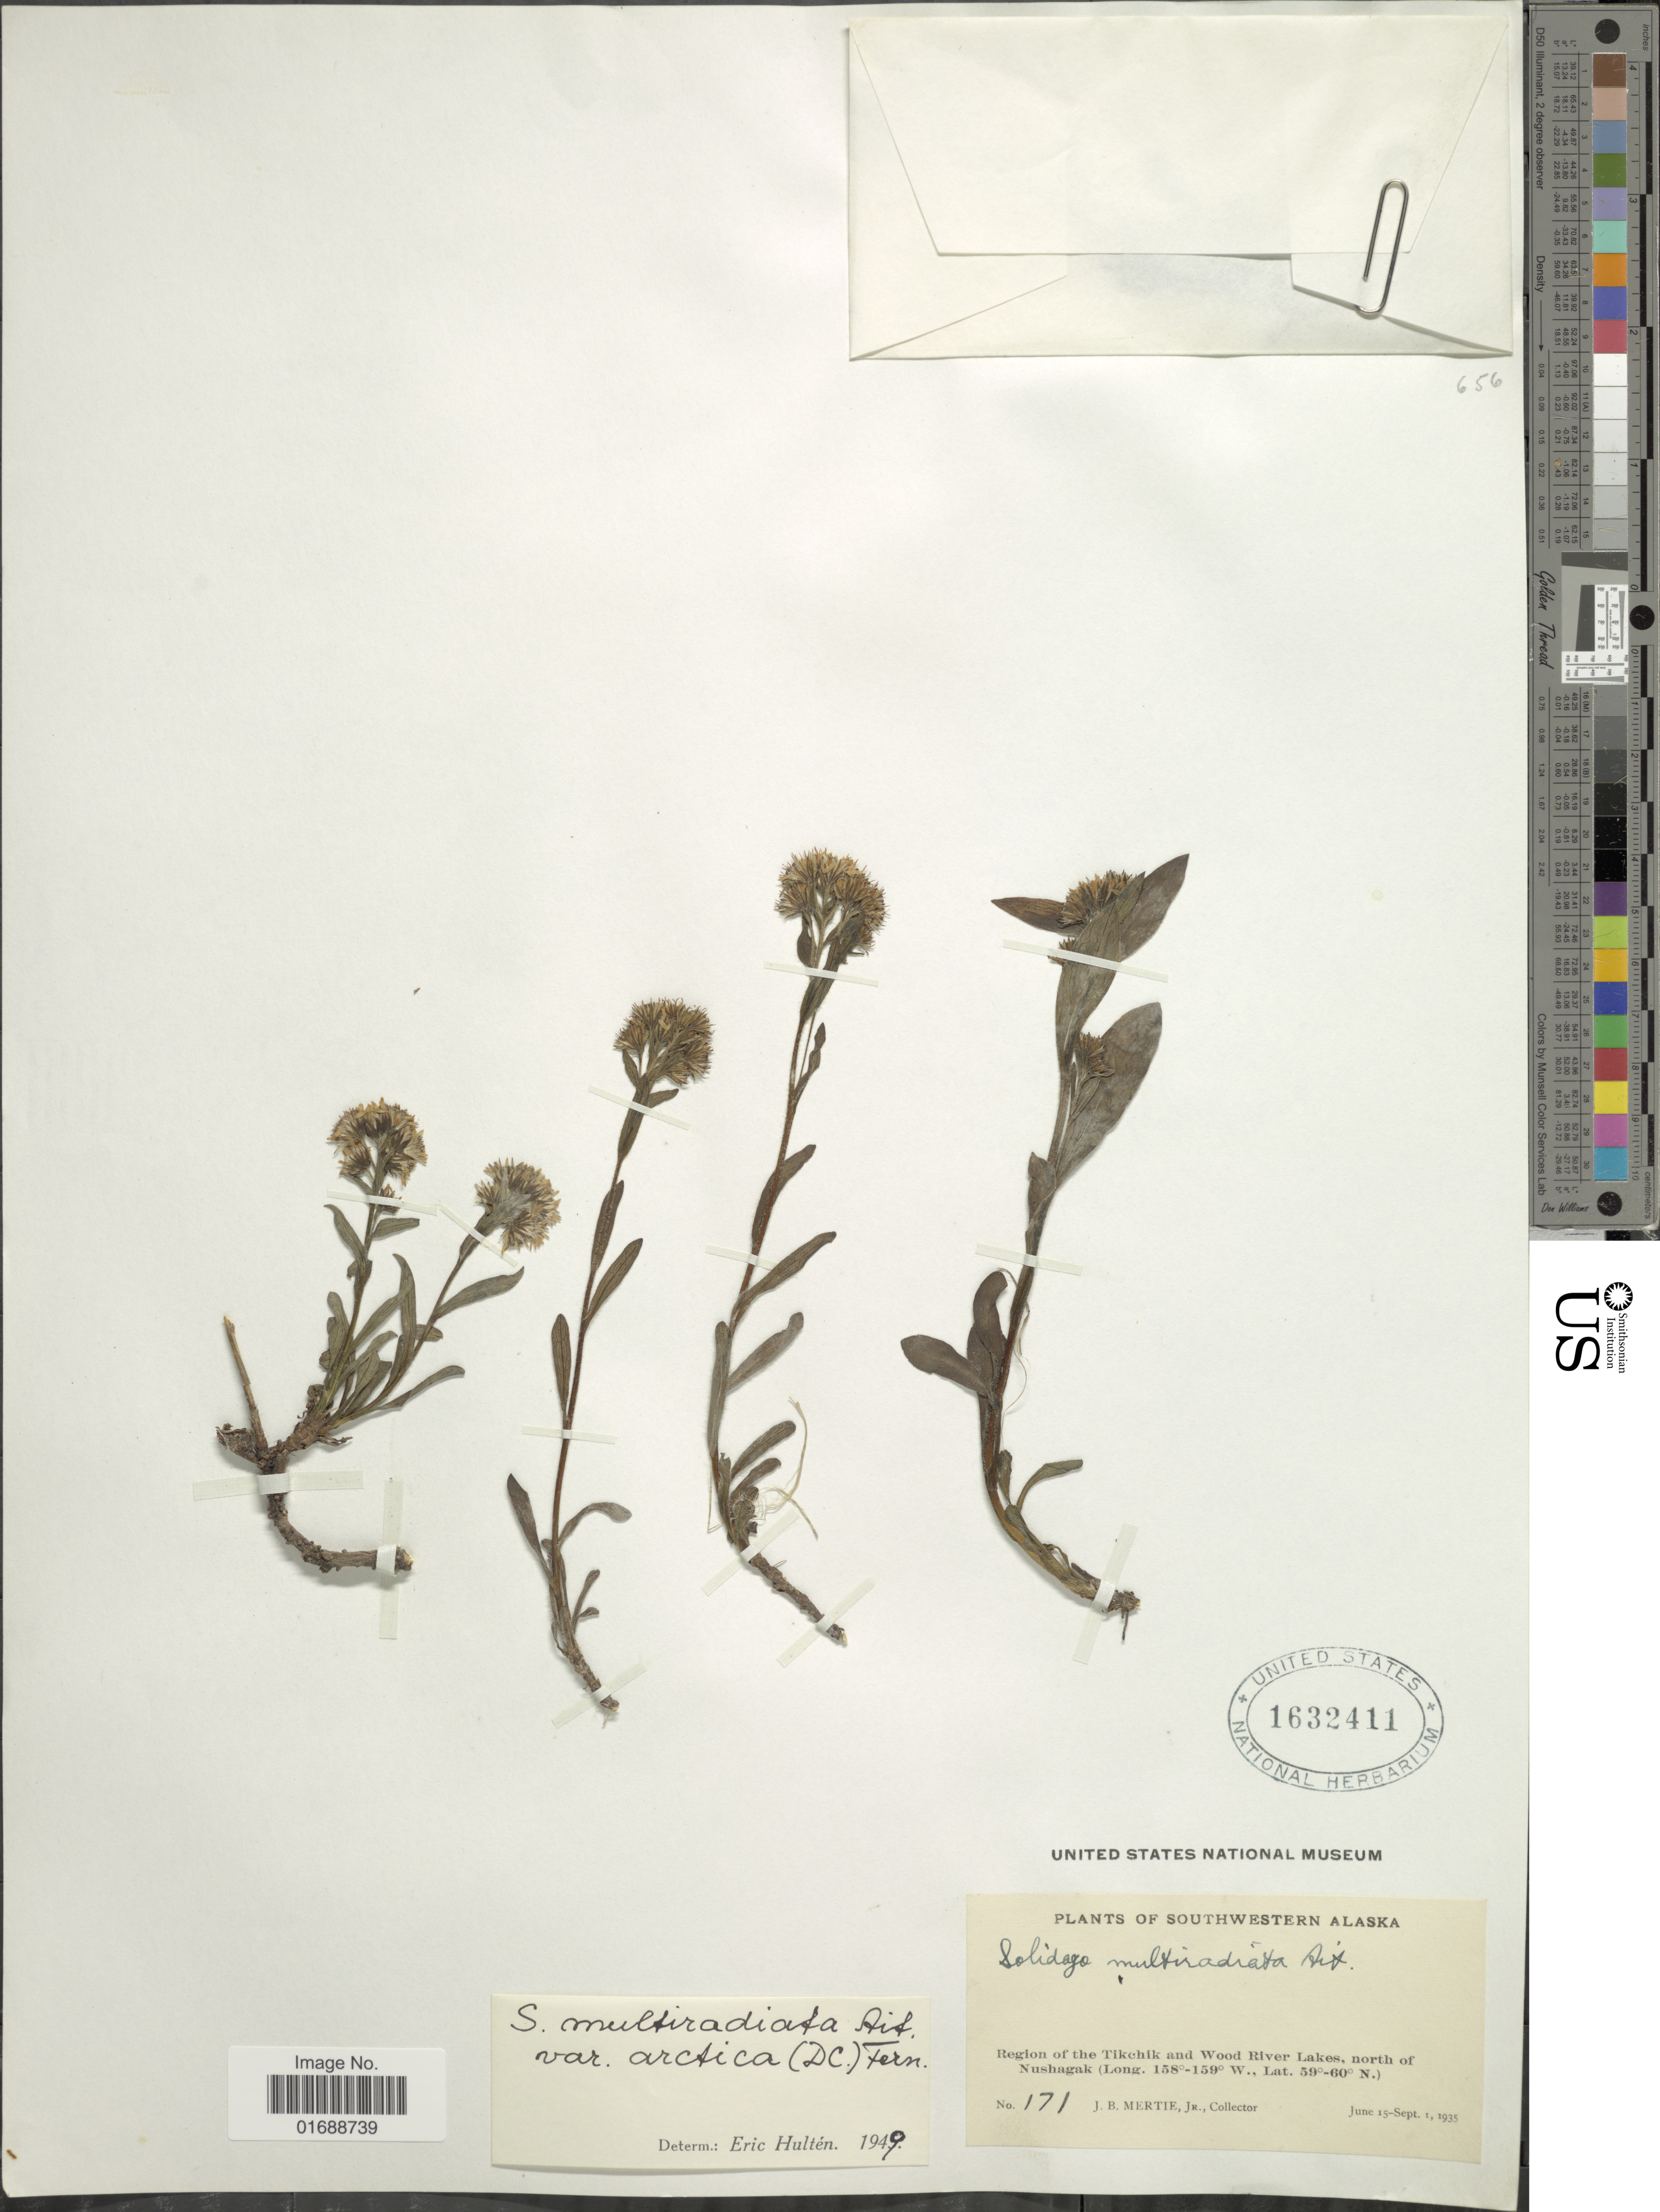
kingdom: Plantae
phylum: Tracheophyta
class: Magnoliopsida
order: Asterales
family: Asteraceae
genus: Solidago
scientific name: Solidago multiradiata var. arctica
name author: (DC.) Fernald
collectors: J. Mertie Jr.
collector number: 171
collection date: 1935-06/1935-09-01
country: United States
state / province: Alaska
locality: Southwestern Alaska, Region of the Tikchick and Wood River lakes, north of Nushagak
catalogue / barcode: US 1632411